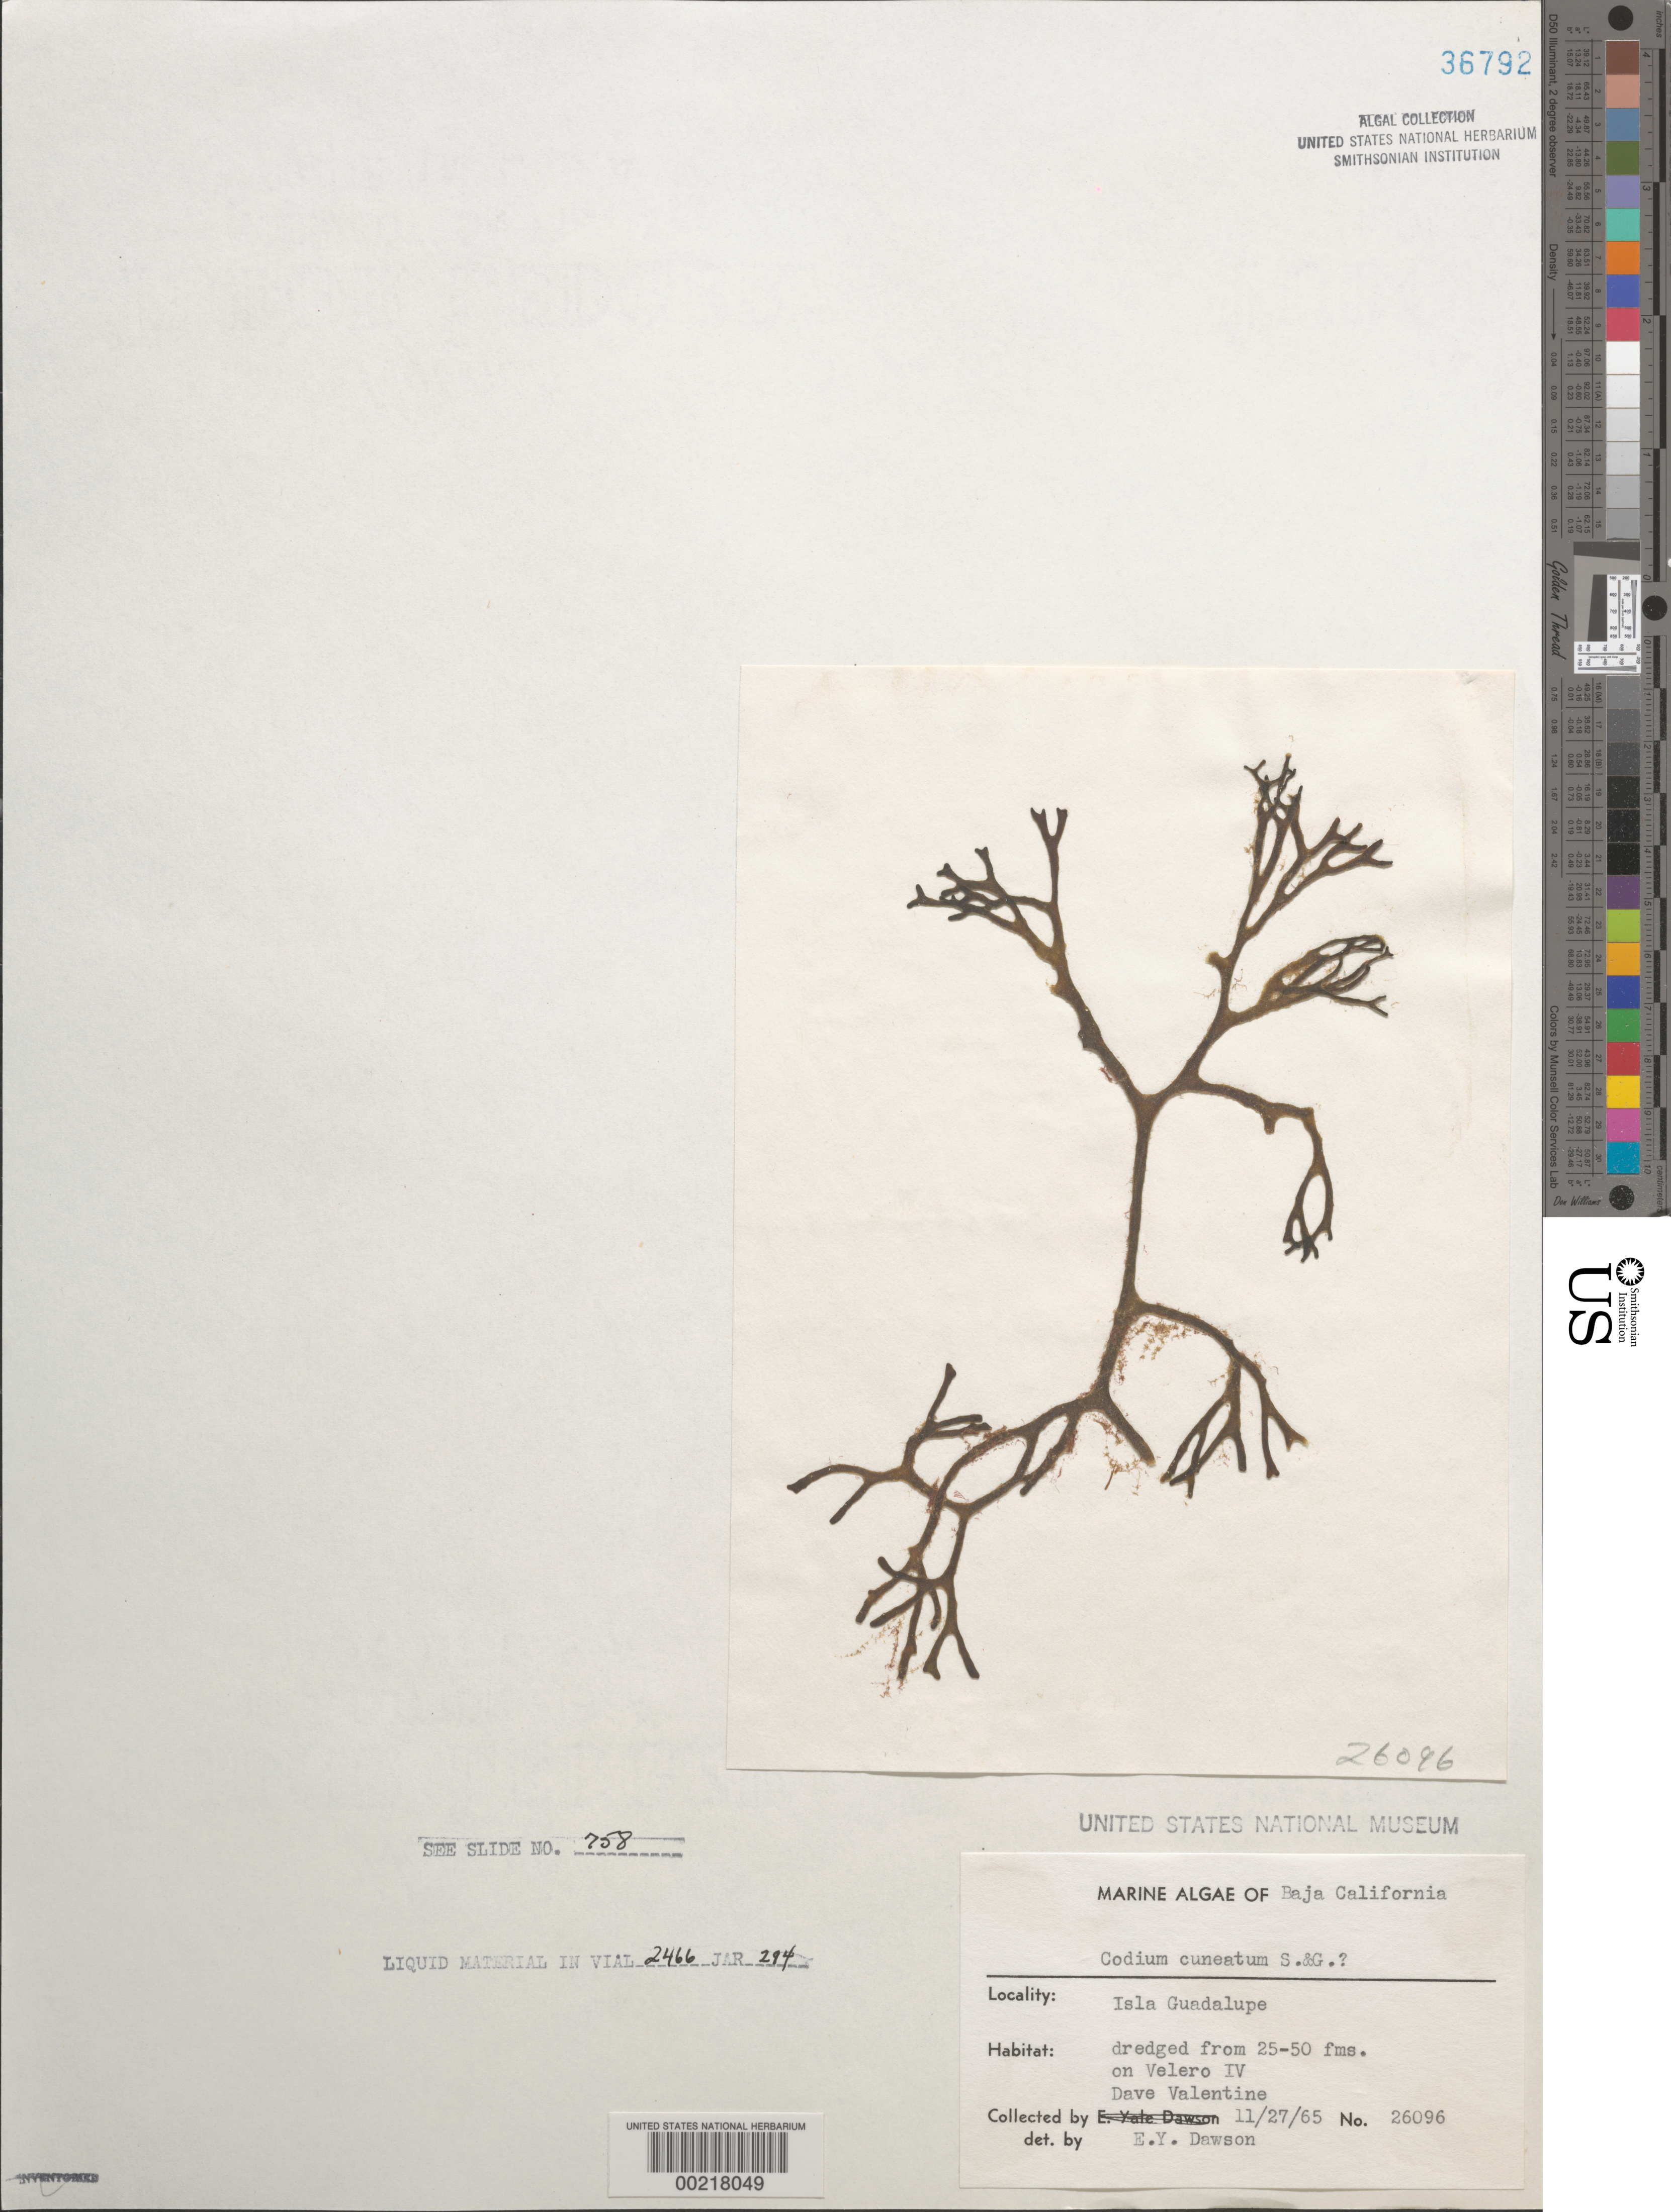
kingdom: Plantae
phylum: Chlorophyta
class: Ulvophyceae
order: Bryopsidales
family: Codiaceae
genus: Codium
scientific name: Codium simulans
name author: Setch. & N.L. Gardner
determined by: Algae name updating Project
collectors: D. Valentine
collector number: EYD 26096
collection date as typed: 27 Nov 1965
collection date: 1965-11-27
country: Mexico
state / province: Baja California Norte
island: Isla Guadalupe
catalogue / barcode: US 36792